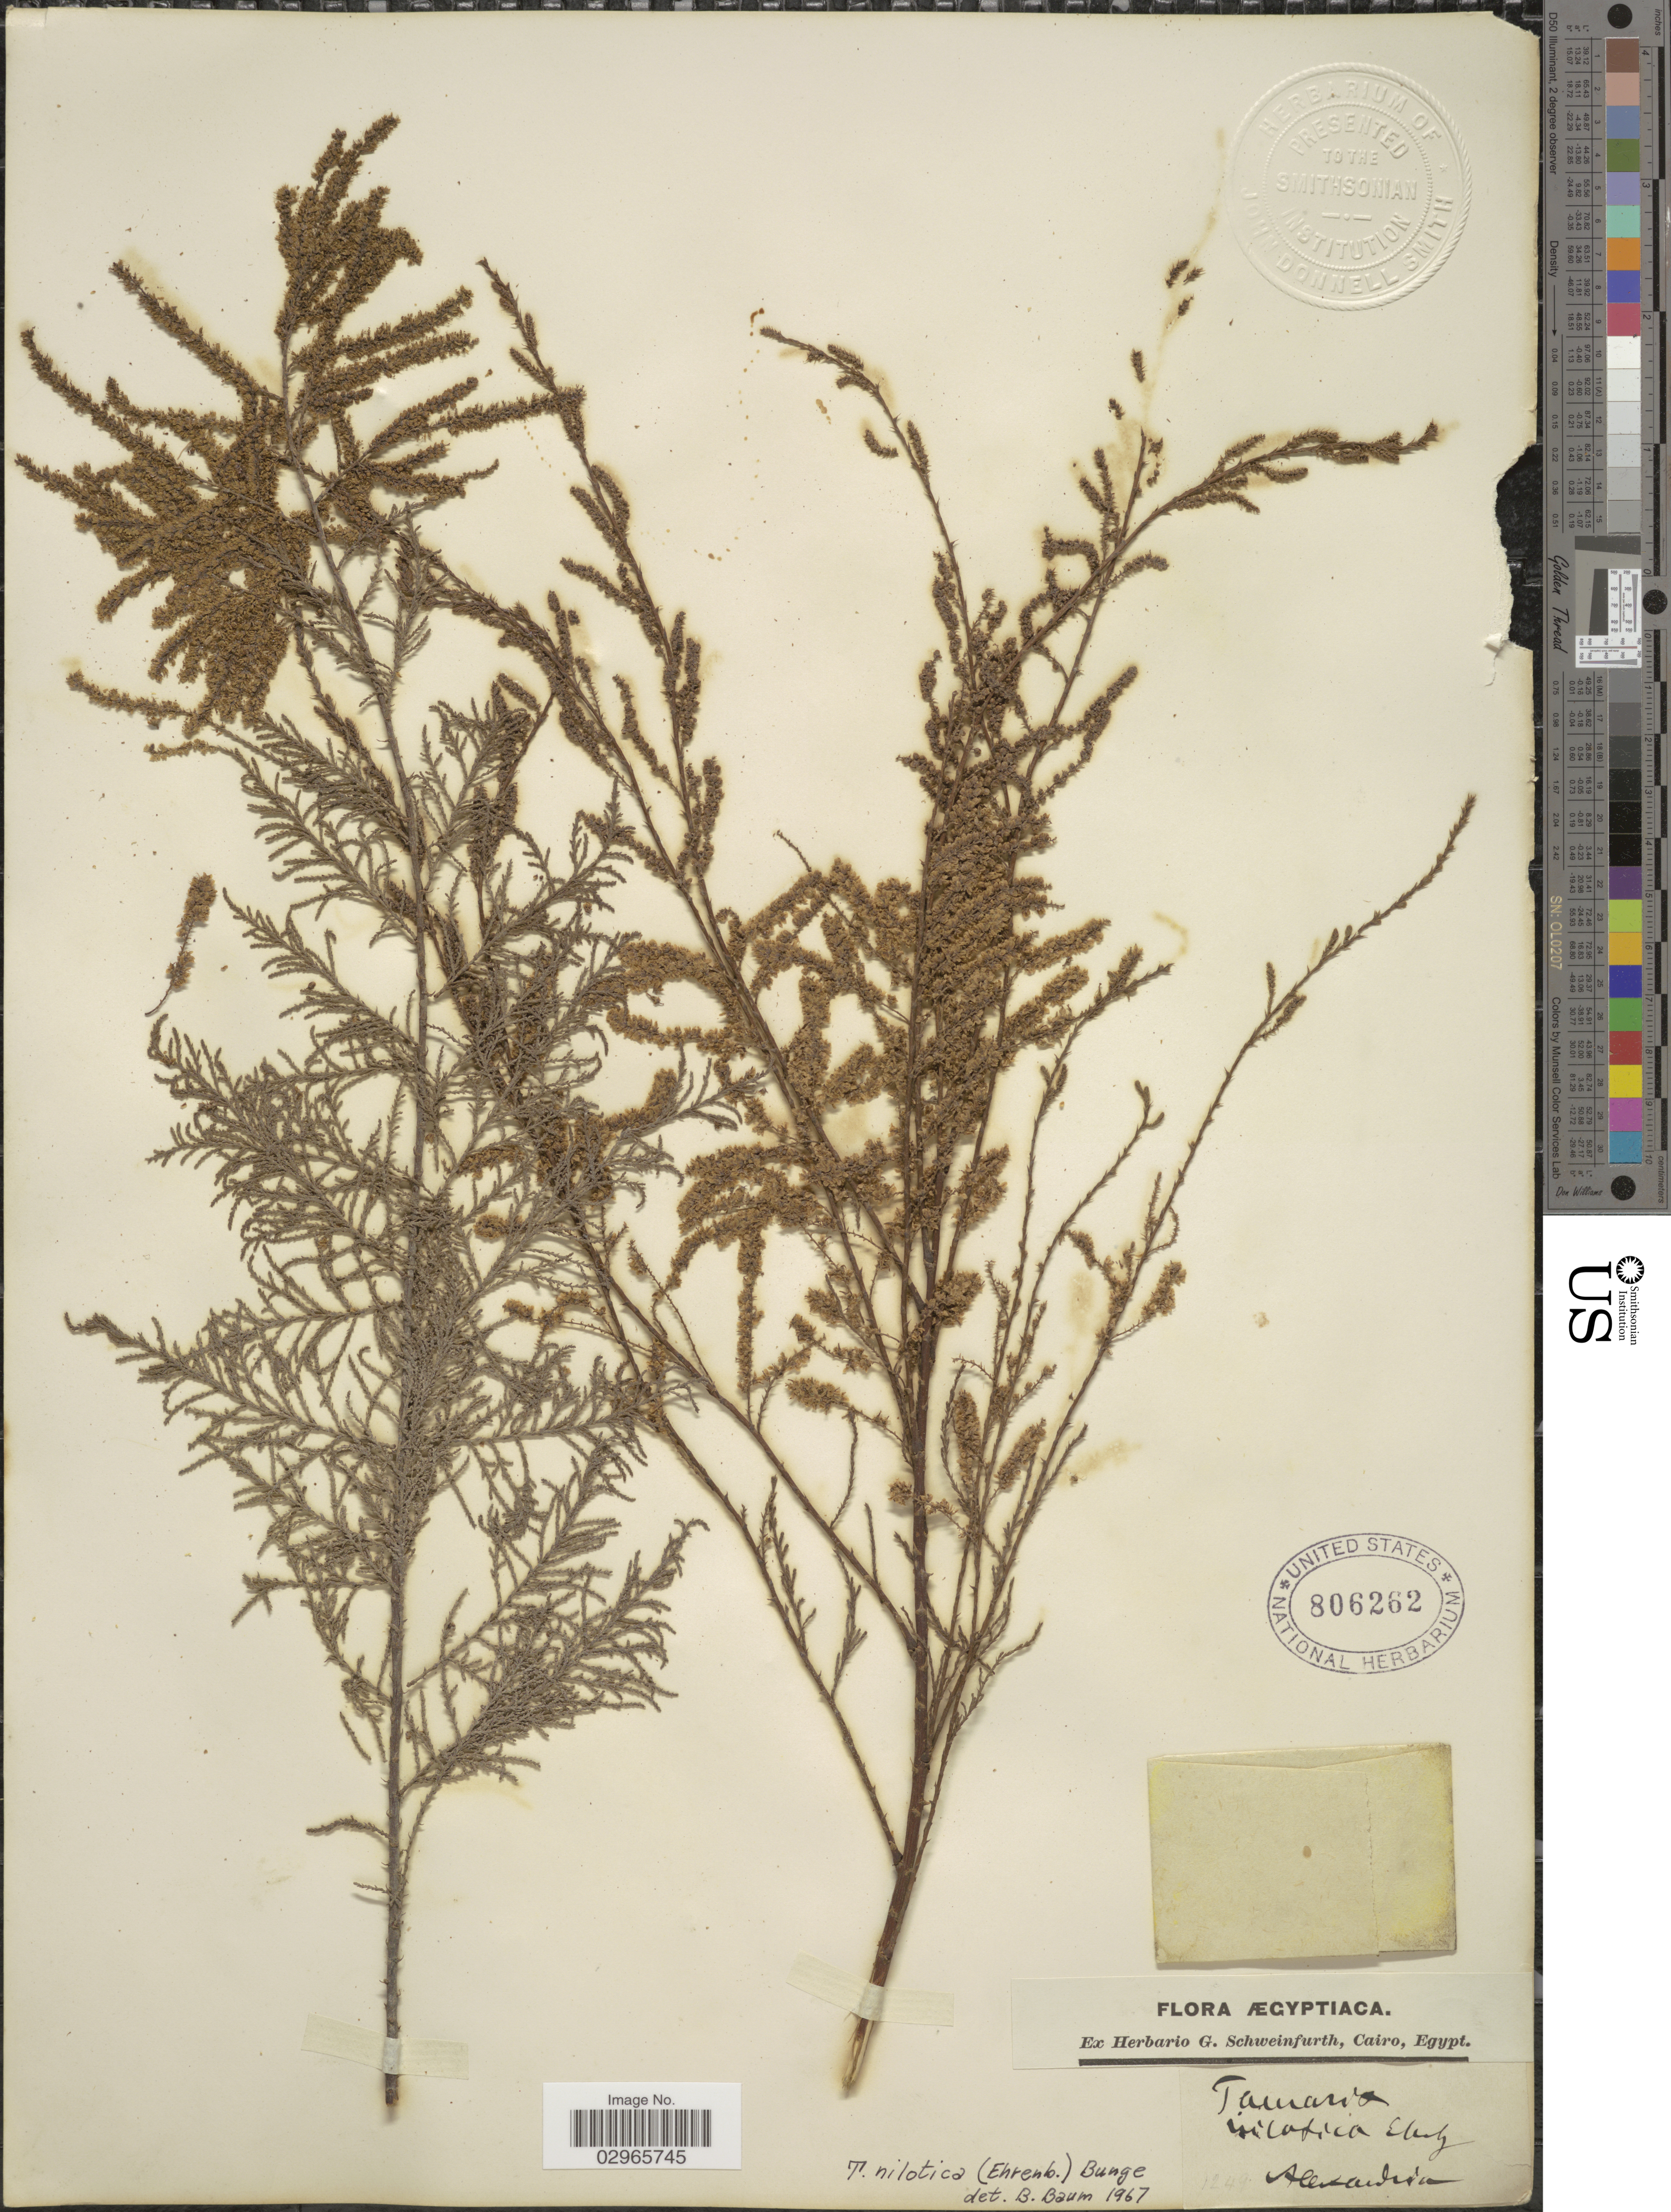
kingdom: Plantae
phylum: Tracheophyta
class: Magnoliopsida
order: Caryophyllales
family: Tamaricaceae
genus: Tamarix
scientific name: Tamarix nilotica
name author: (Ehrenb.) Bunge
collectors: G. A. Schweinfurth (herbarium)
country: Egypt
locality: Alexandria.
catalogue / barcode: US 806262